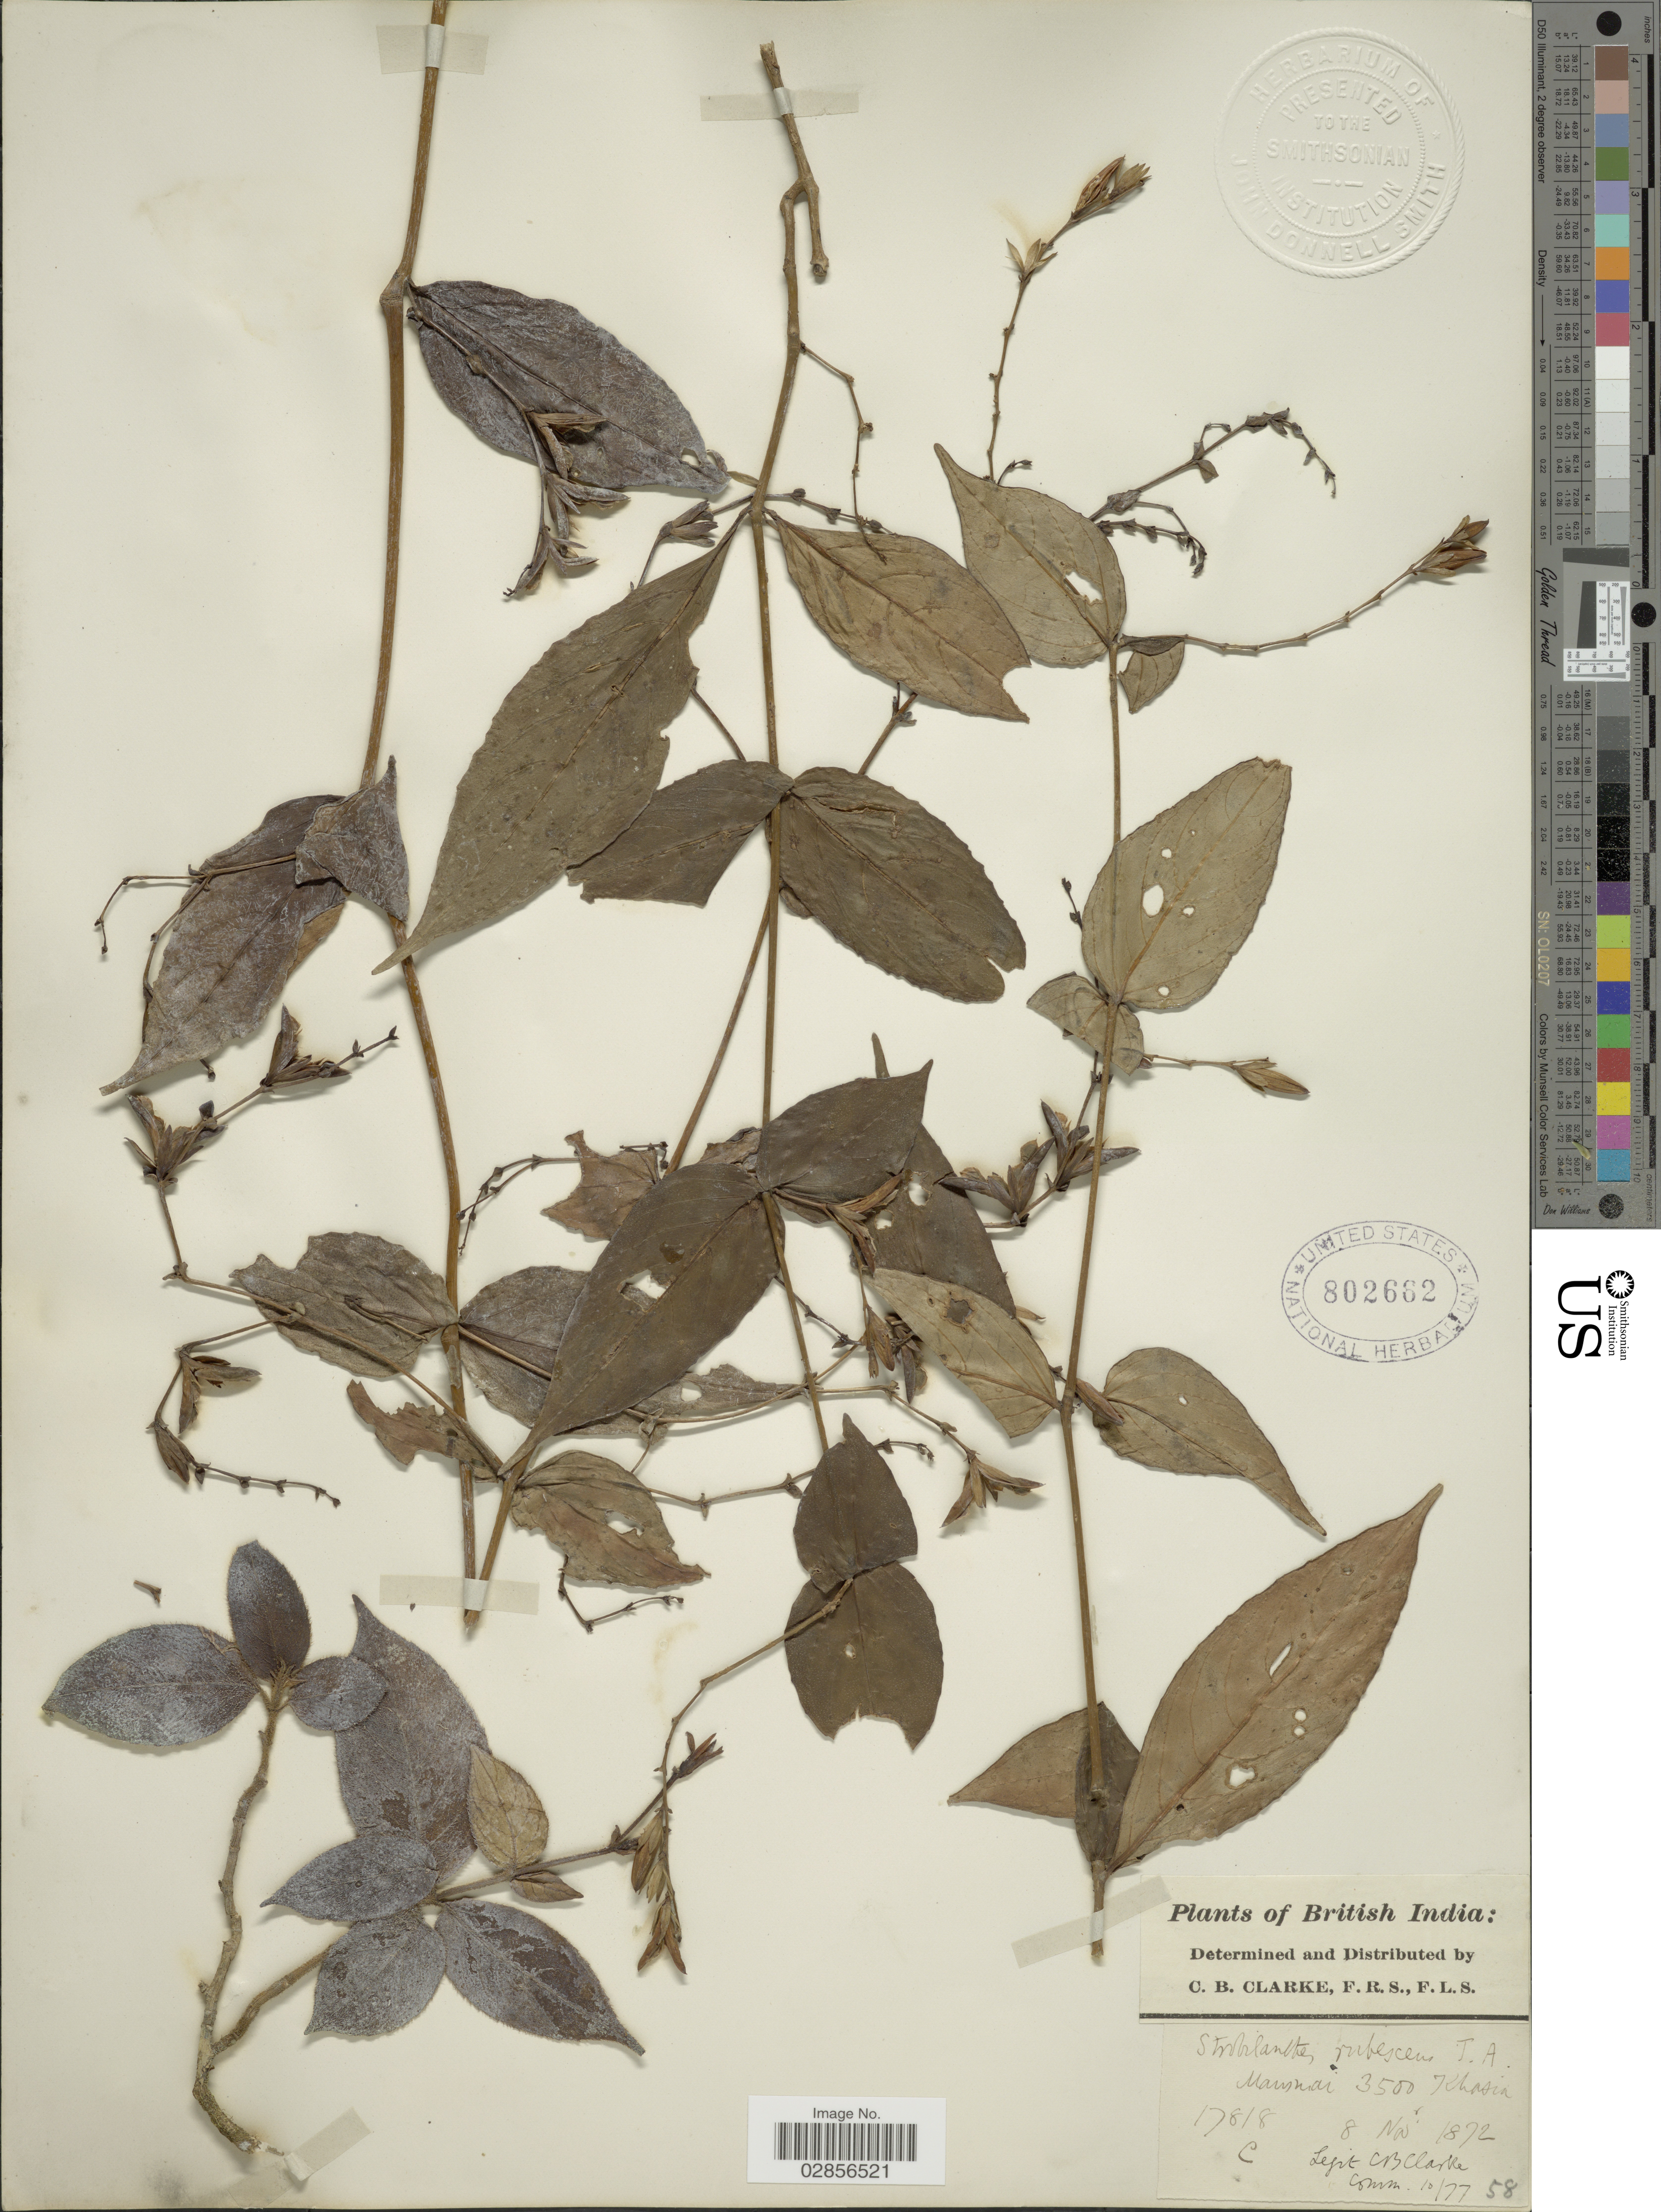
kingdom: Plantae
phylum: Tracheophyta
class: Magnoliopsida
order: Lamiales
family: Acanthaceae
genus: Strobilanthes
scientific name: Strobilanthes rubescens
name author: T. Anderson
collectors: C. B. Clarke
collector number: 17818C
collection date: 1872-11-08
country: India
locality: British India. Mawsmai. Khasia.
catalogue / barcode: US 802682